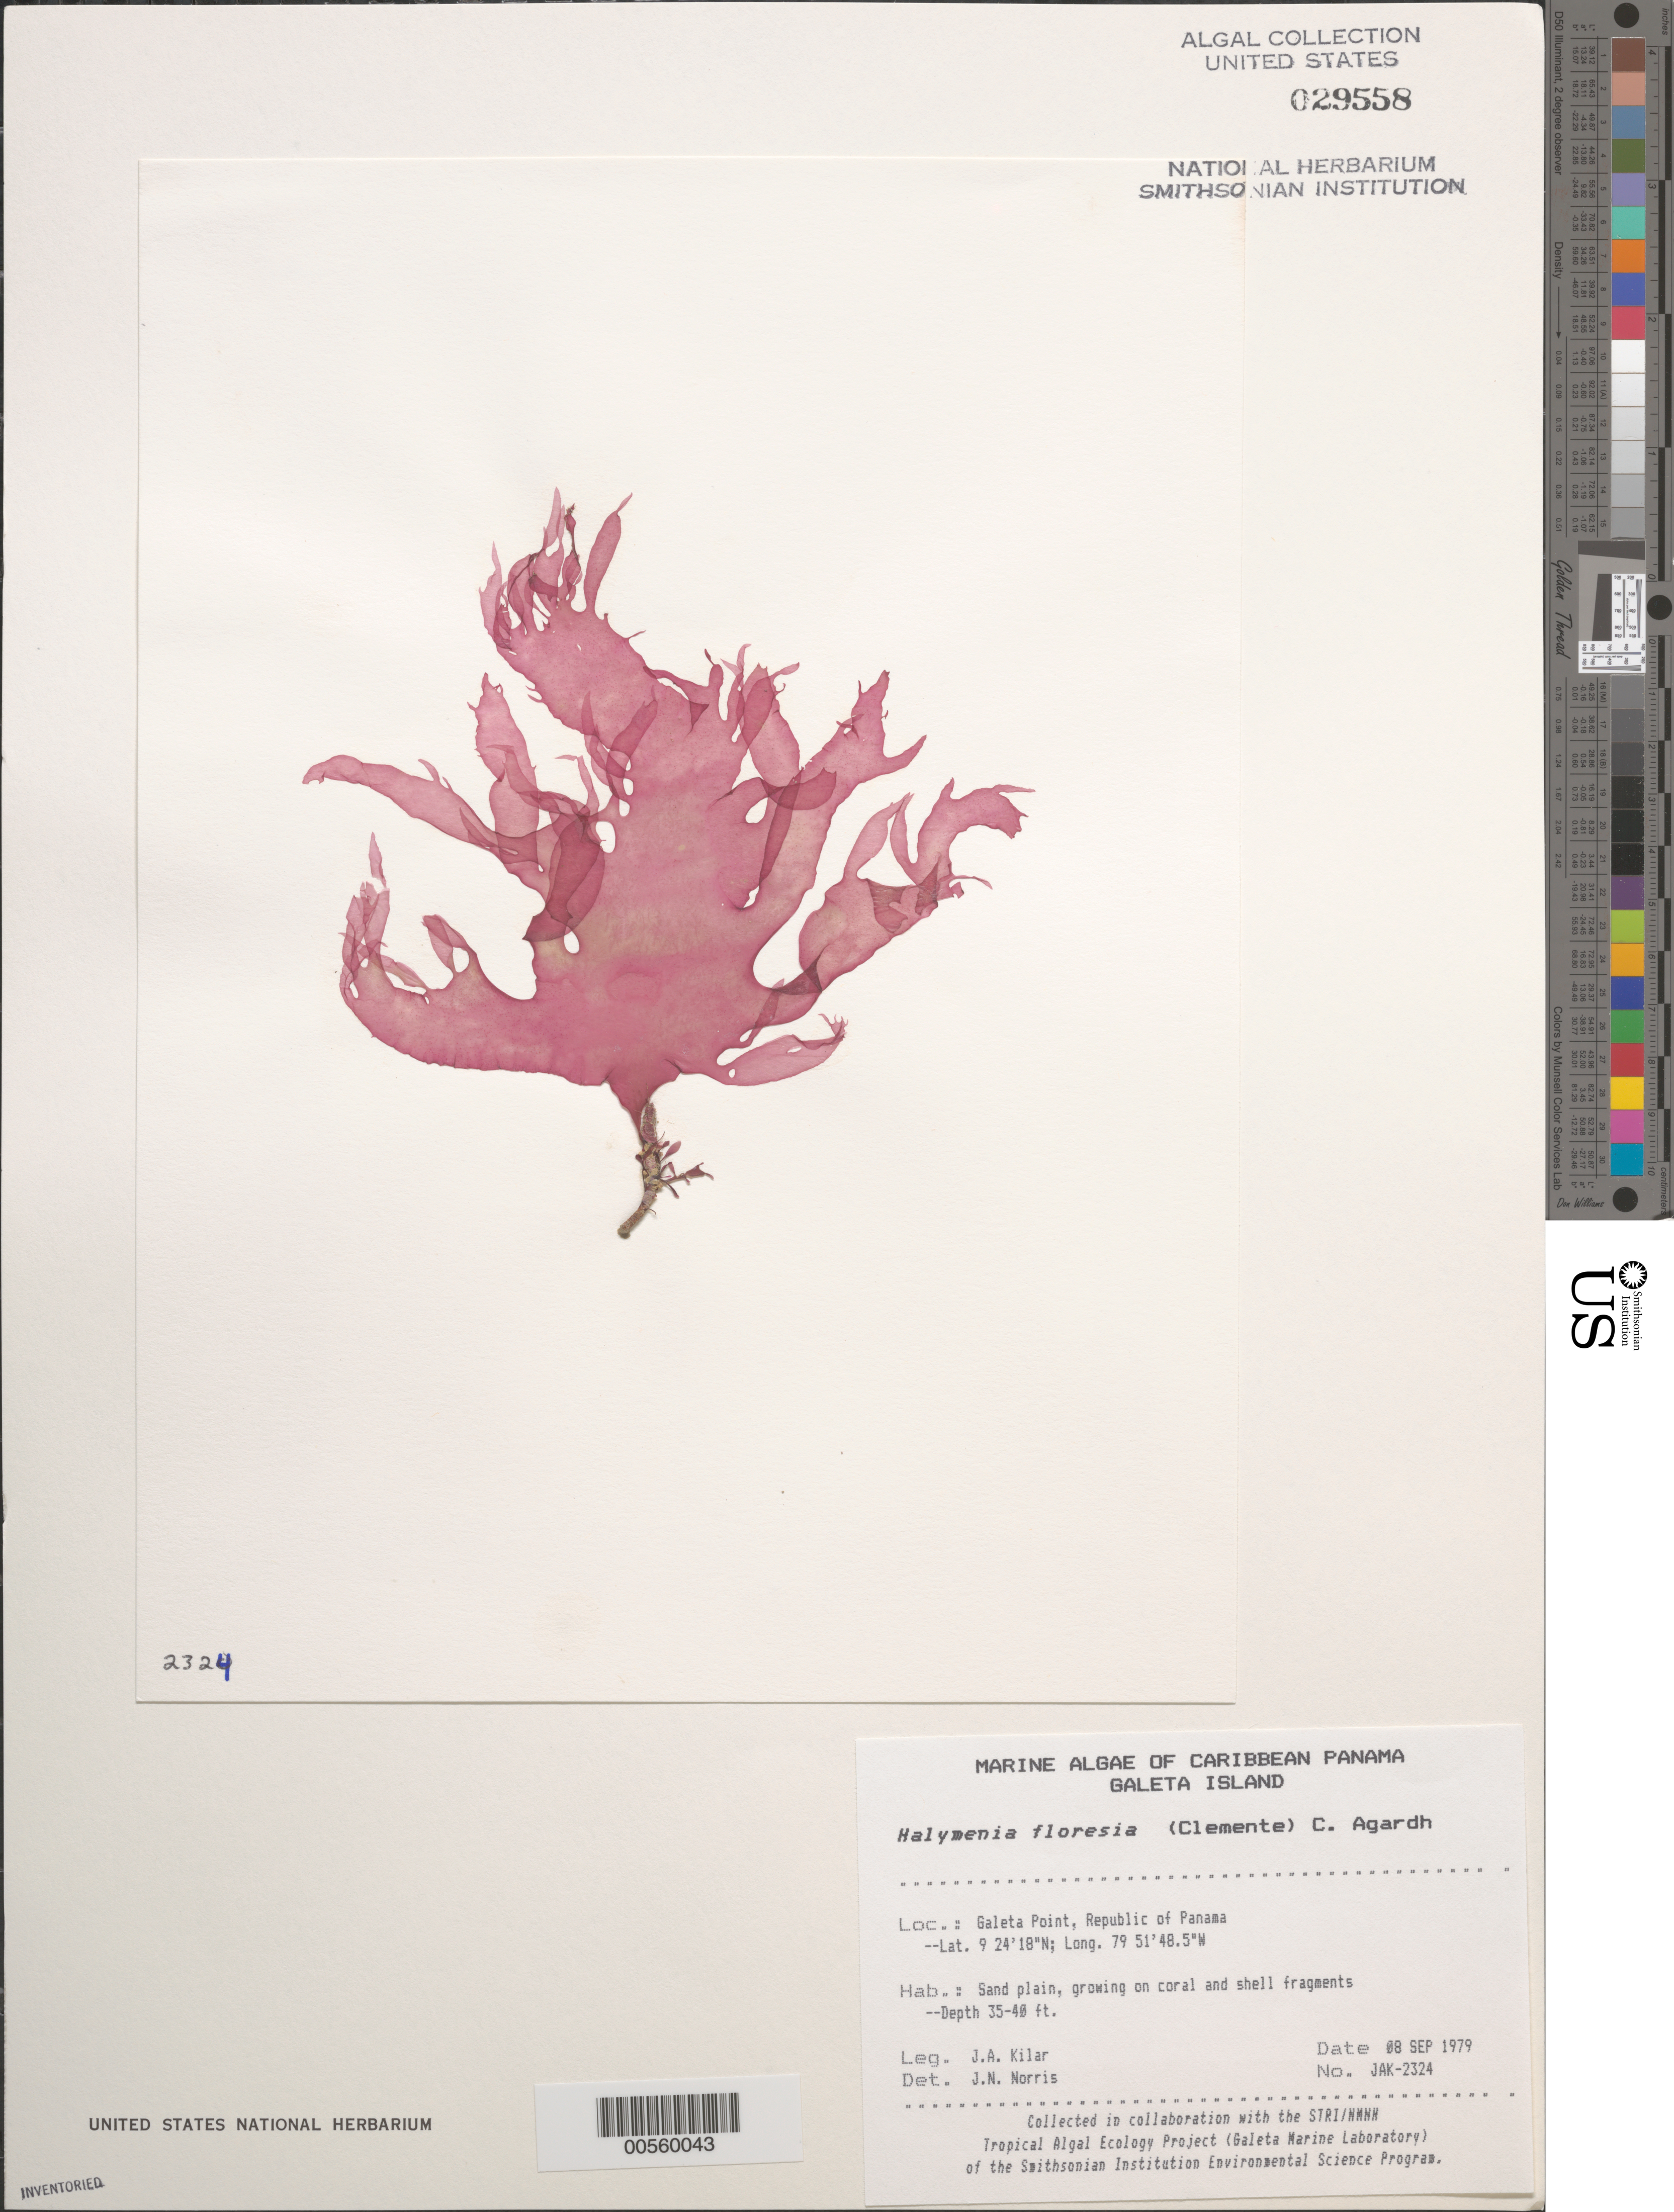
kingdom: Plantae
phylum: Rhodophyta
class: Florideophyceae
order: Halymeniales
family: Halymeniaceae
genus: Halymenia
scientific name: Halymenia floresii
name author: (Clemente) C. Agardh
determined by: Norris, James N.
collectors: J. A. Kilar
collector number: JAK-2324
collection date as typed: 08 Sep 1979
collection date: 1979-09-08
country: Panama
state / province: Colón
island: Galeta Island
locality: Galeta Point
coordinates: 9 24' 18" N, 79 51' 48.5" W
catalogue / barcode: US 29558